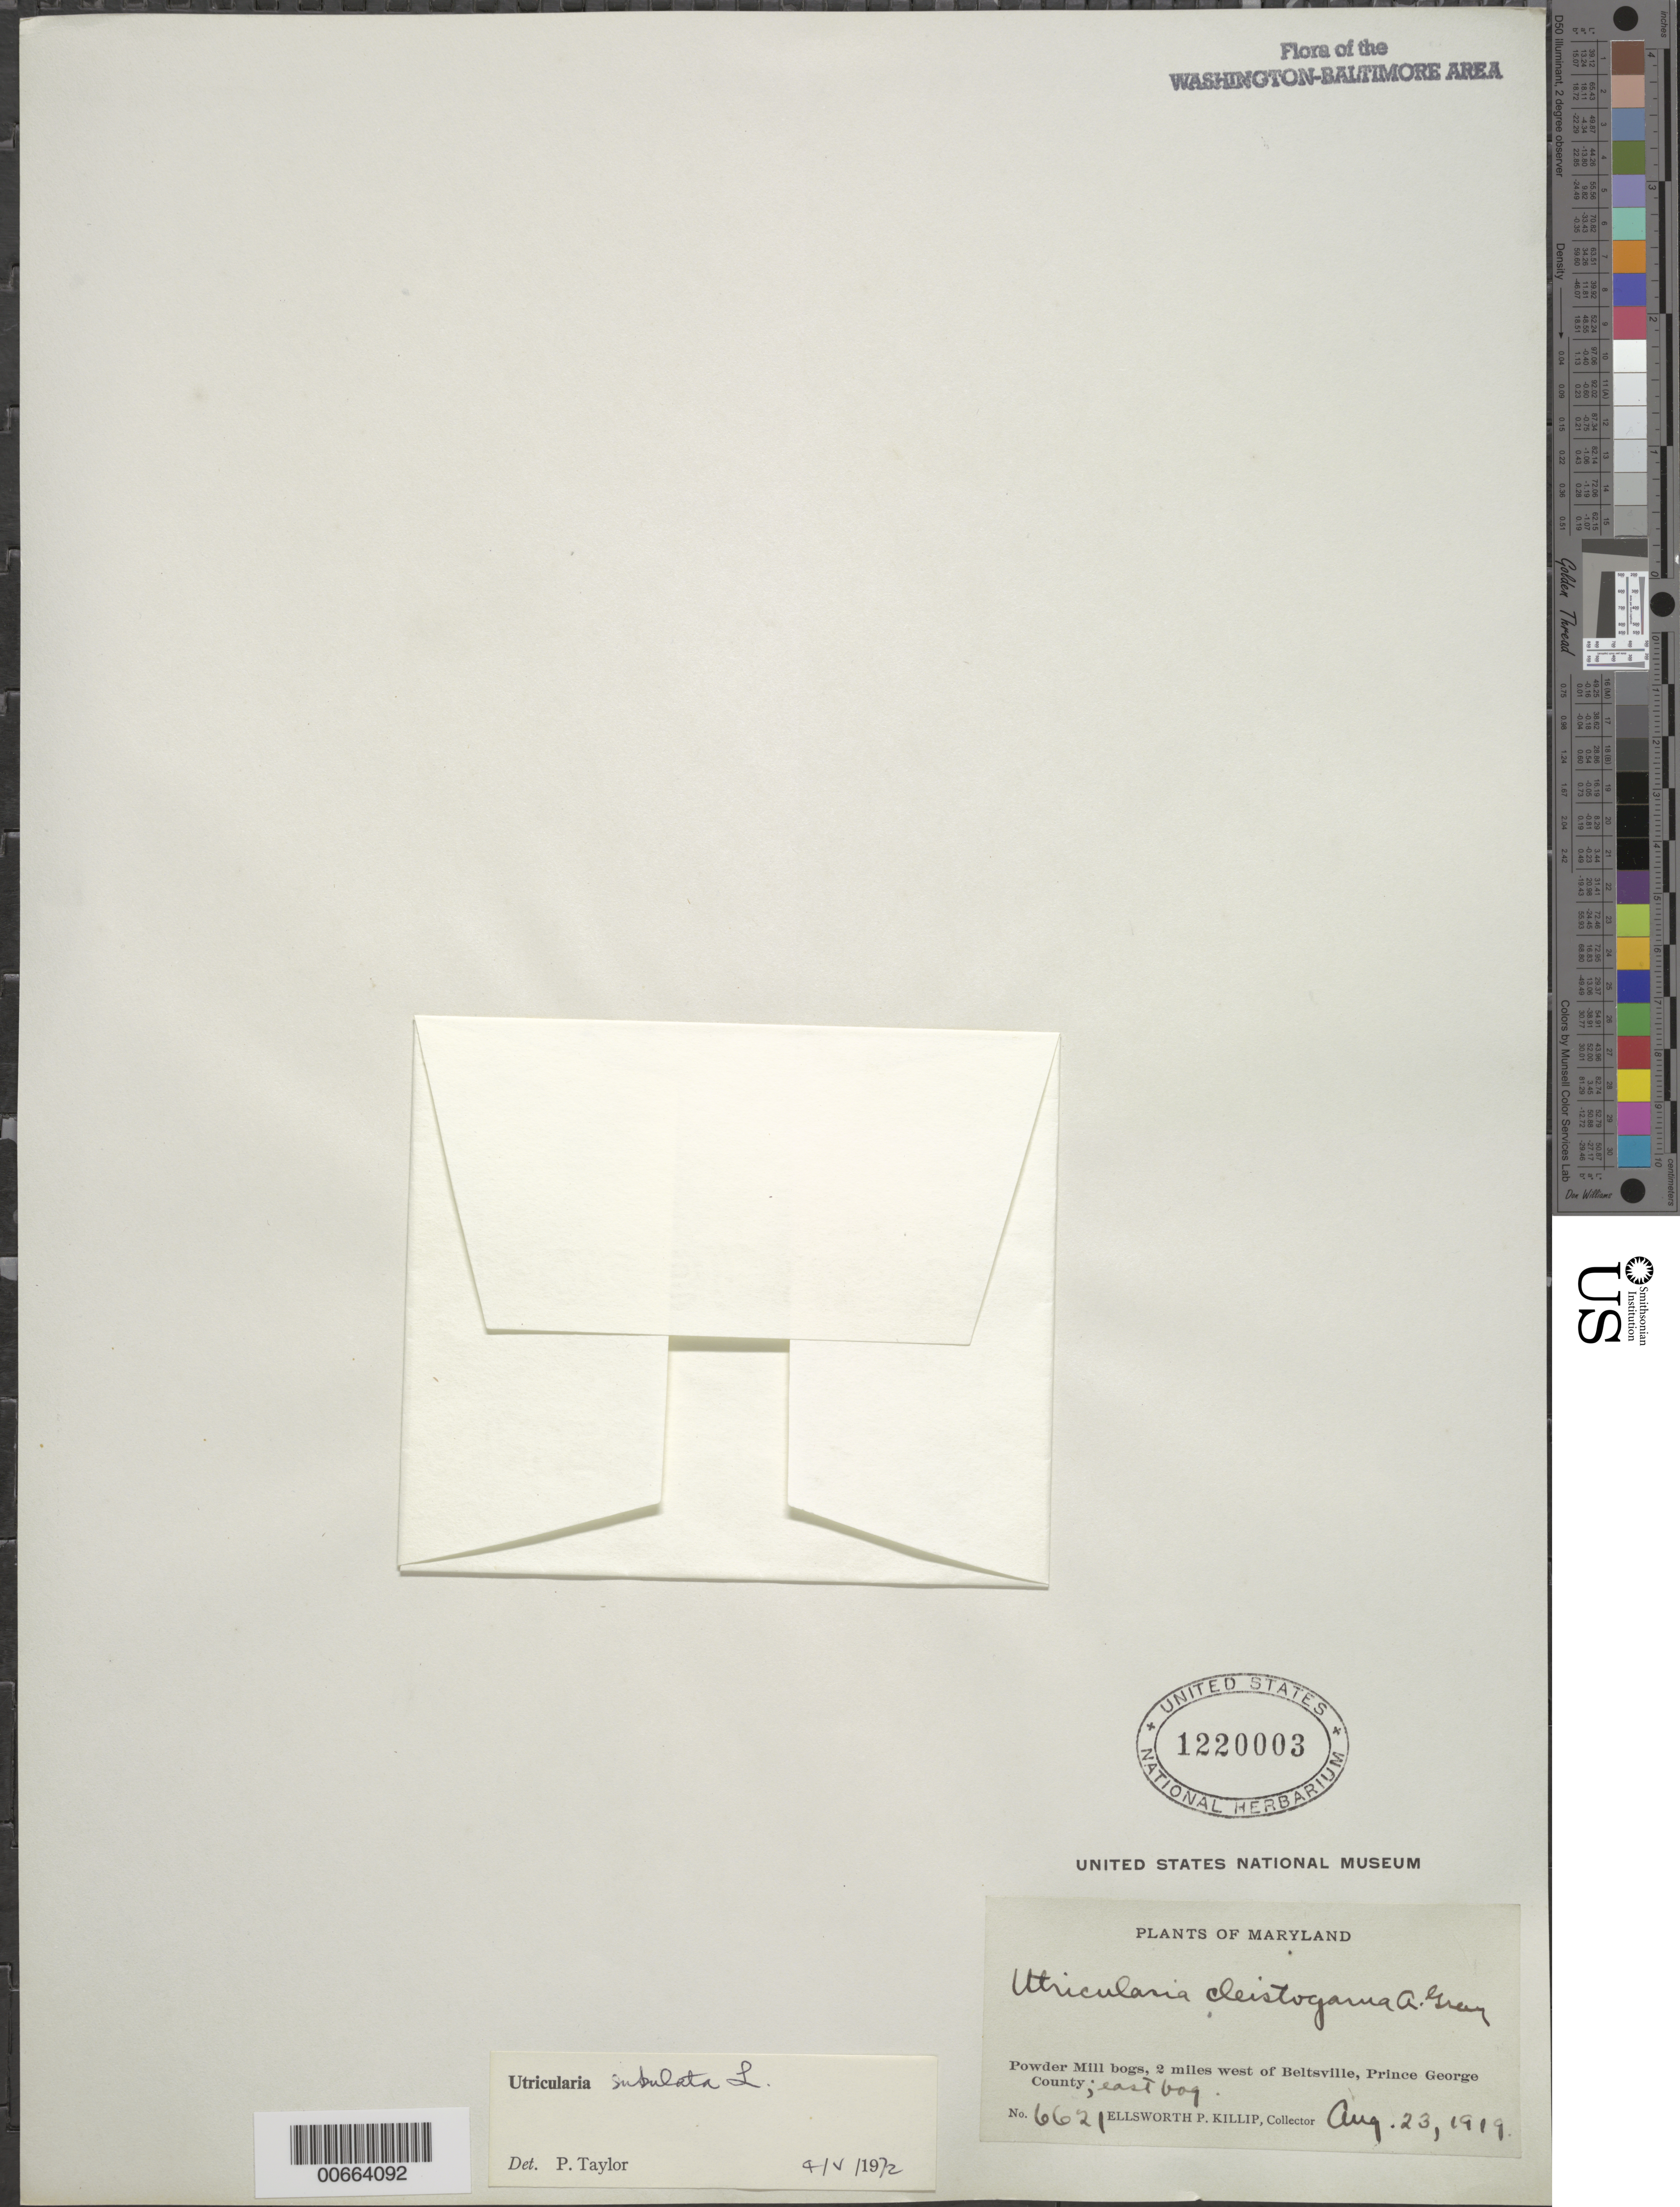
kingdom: Plantae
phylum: Tracheophyta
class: Magnoliopsida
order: Lamiales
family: Lentibulariaceae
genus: Utricularia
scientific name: Utricularia subulata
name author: L.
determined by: Taylor, P. G.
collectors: E. P. Killip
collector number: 6621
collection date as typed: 23 Aug 1919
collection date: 1919-08-23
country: United States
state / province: Maryland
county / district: Prince George's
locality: Powder Mill bogs, 2 miles west of Beltsville. East bog.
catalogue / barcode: US 1220003